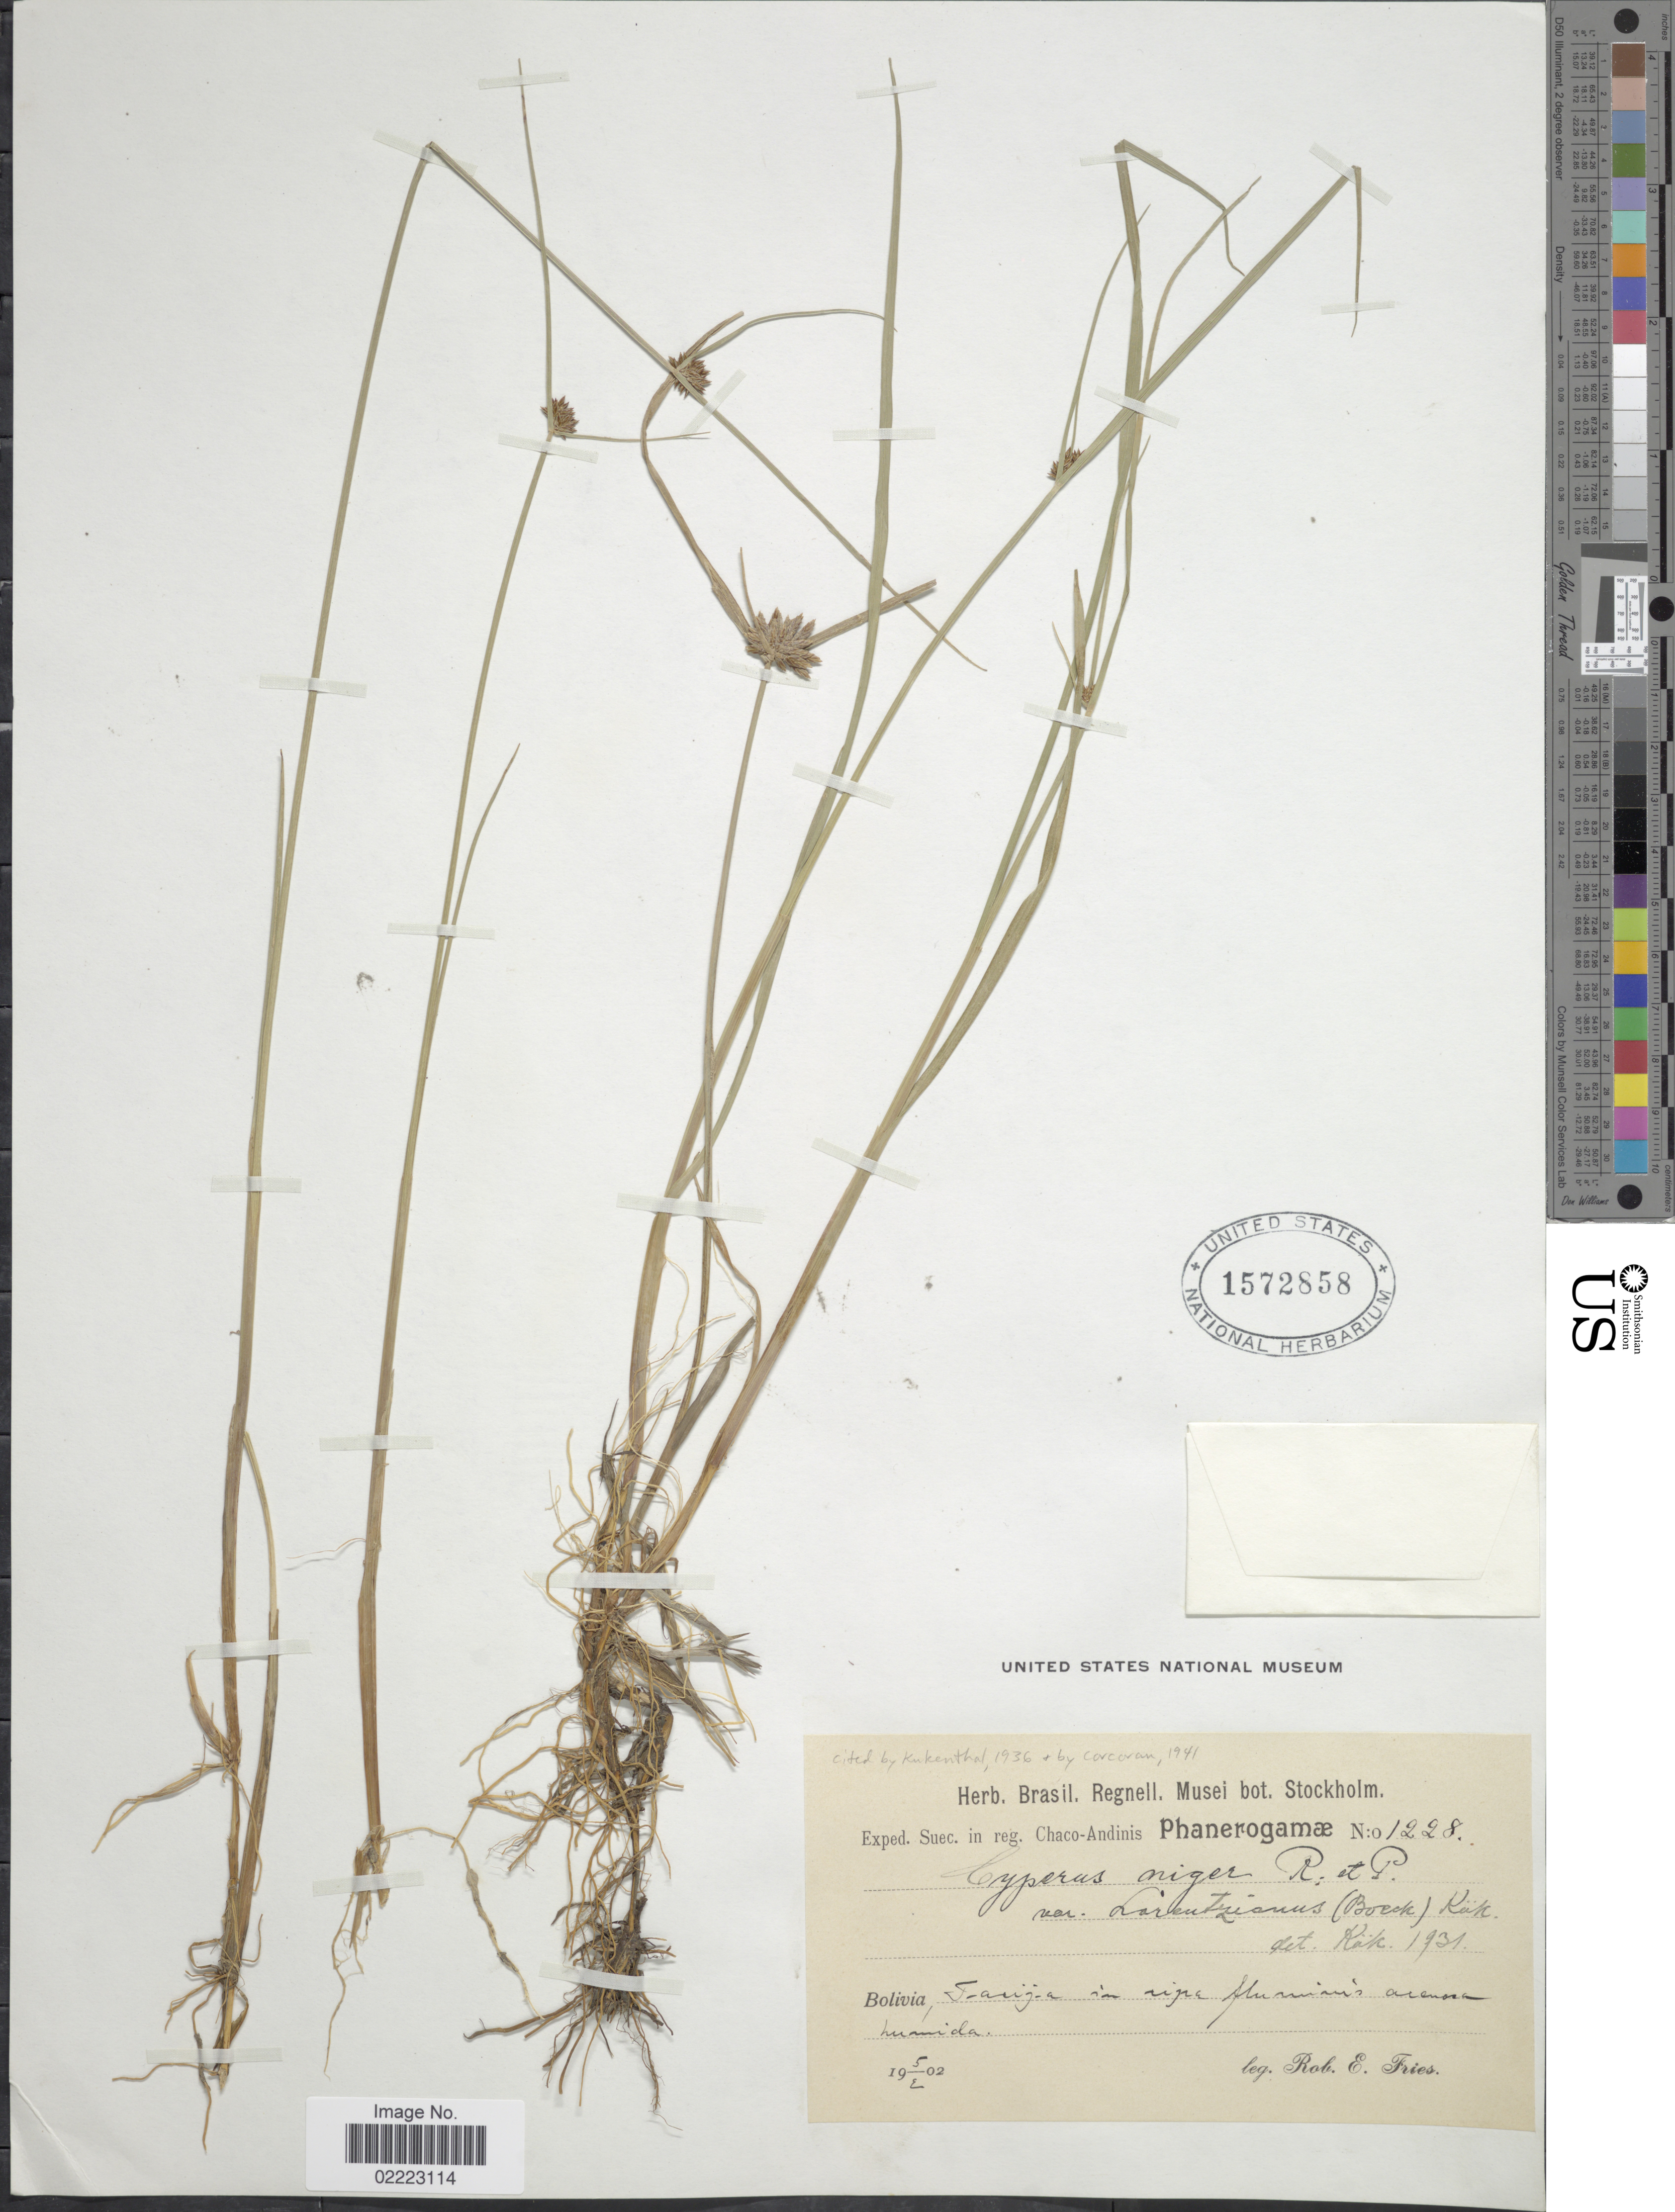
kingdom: Plantae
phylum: Tracheophyta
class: Liliopsida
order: Poales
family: Cyperaceae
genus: Cyperus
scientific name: Cyperus niger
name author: Ruiz & Pav.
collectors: R. E. Fries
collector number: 1228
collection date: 1902-02-05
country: Bolivia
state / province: Tarija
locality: In ripa fluminosis arenos humidas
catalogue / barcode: US 1572858